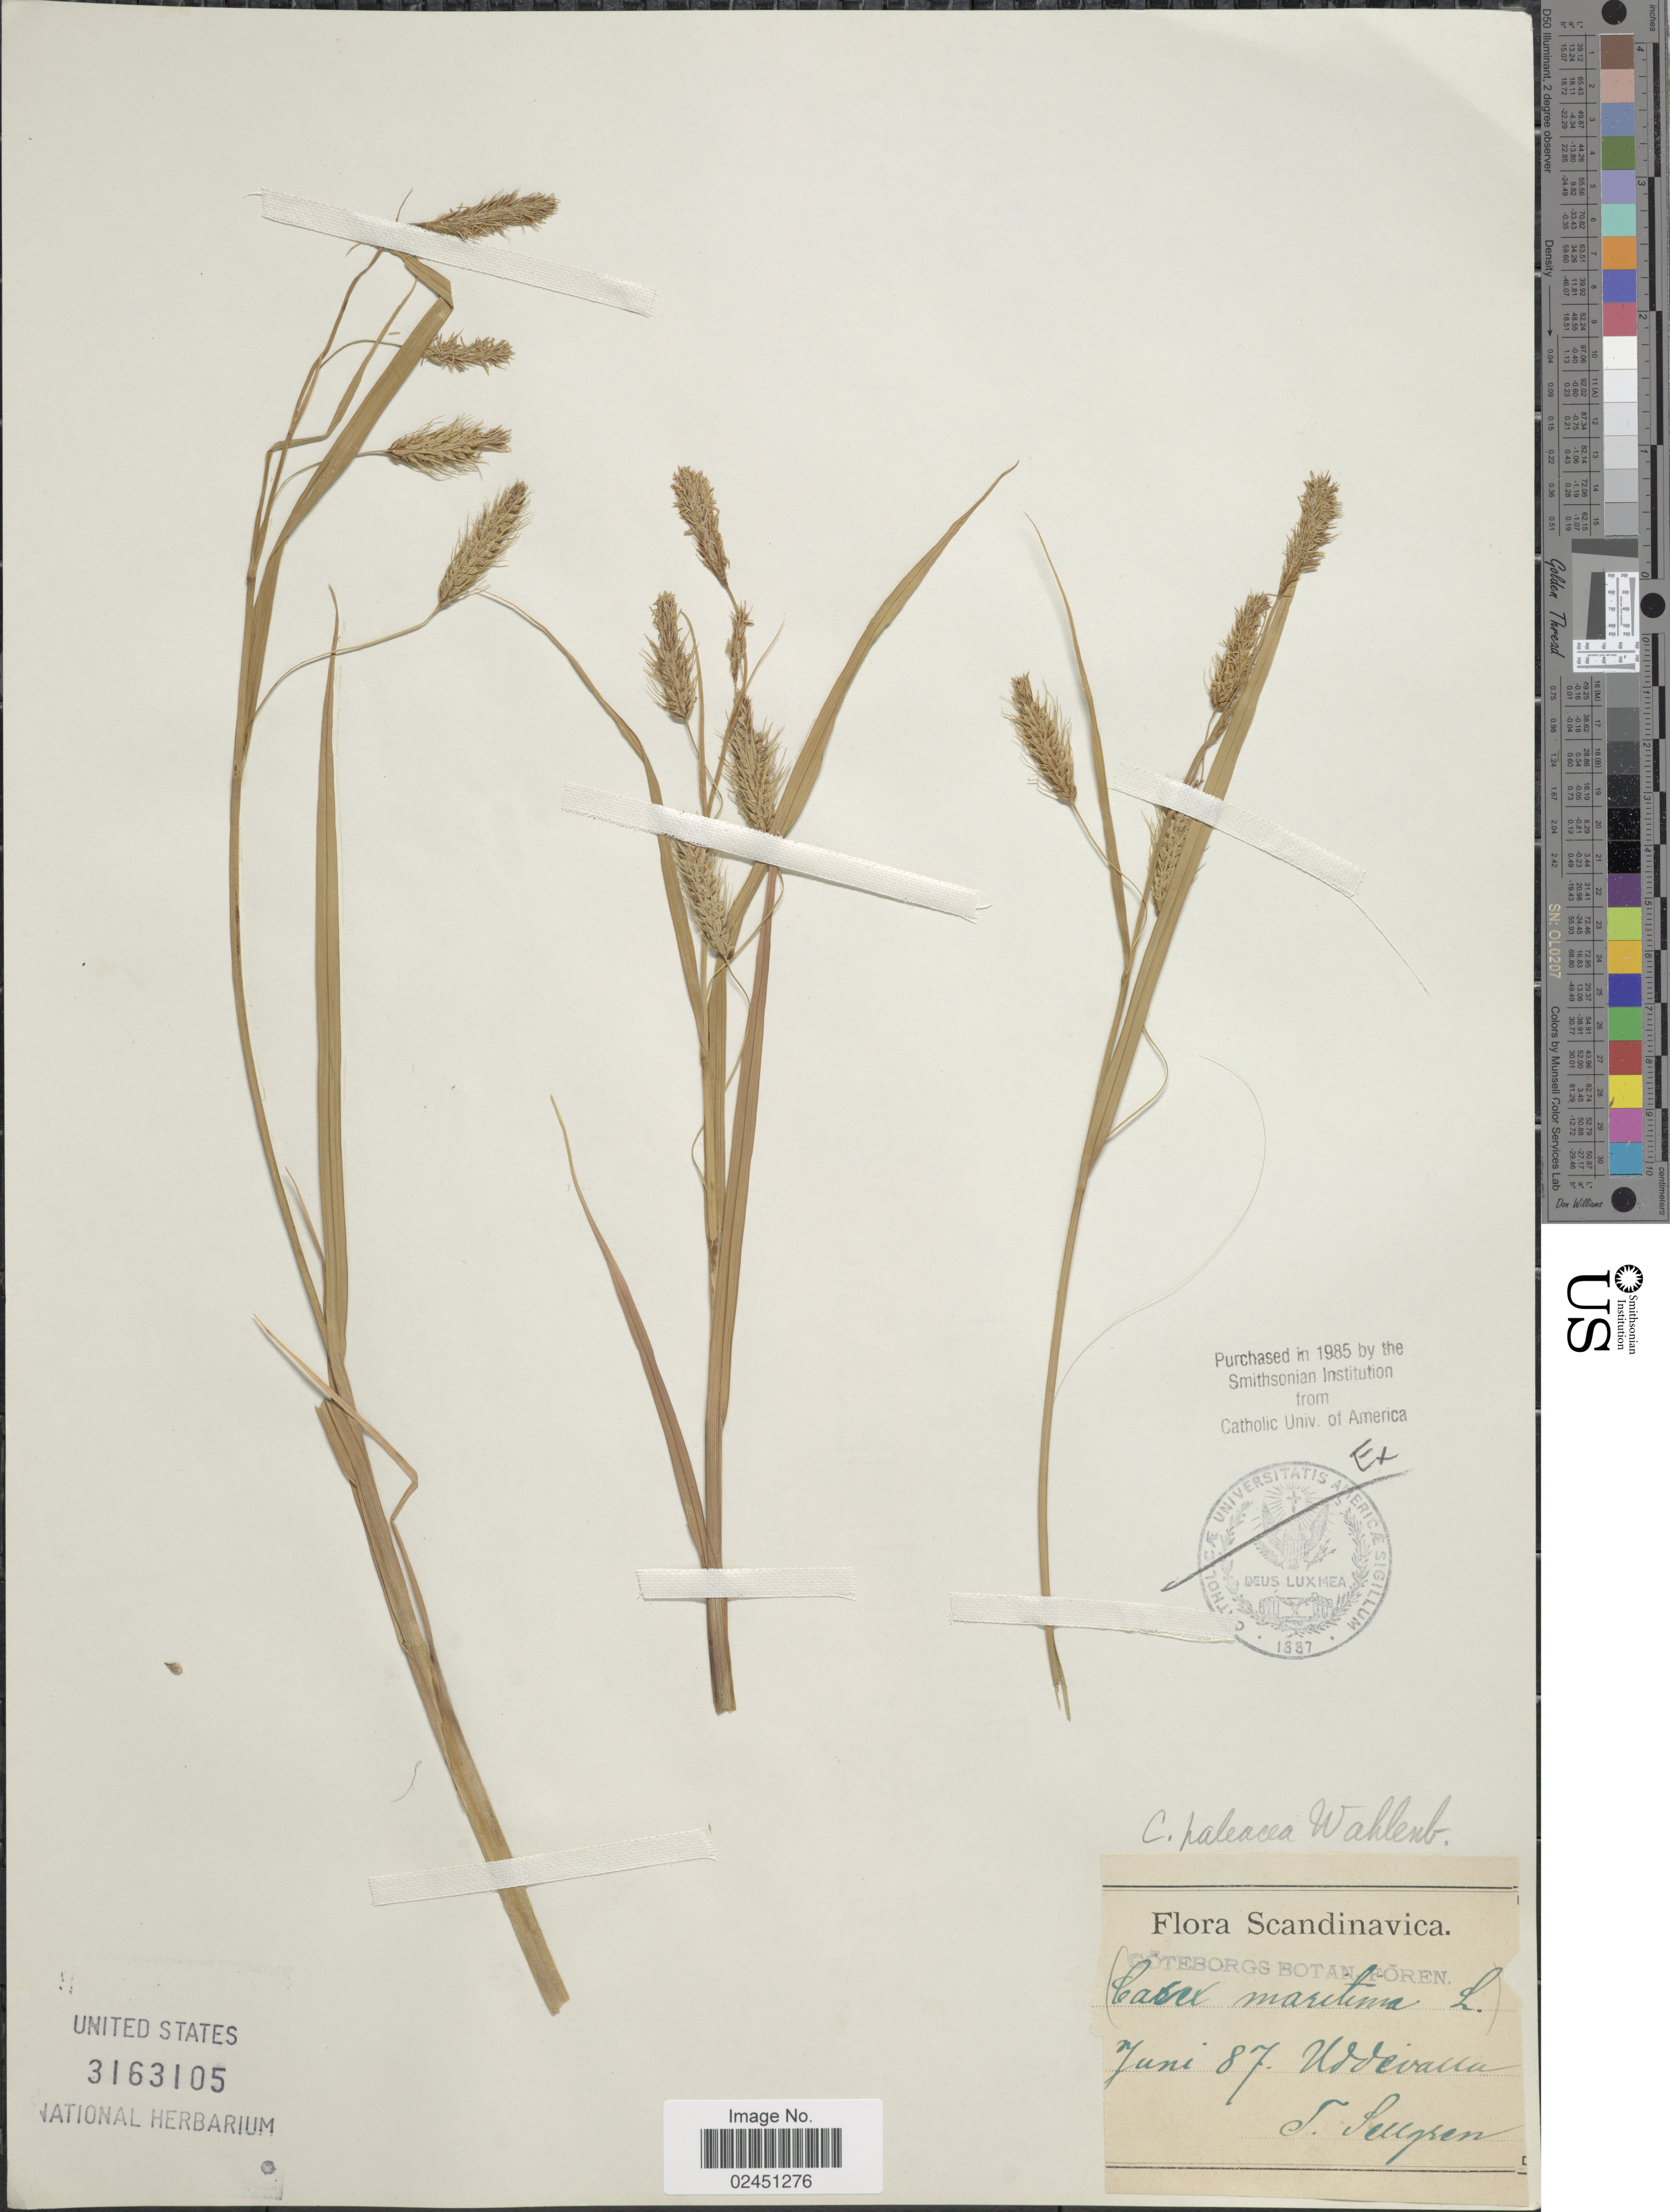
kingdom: Plantae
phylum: Tracheophyta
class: Liliopsida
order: Poales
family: Cyperaceae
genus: Carex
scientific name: Carex paleacea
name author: Schreb. ex Wahlenb.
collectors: Sellgren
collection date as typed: Transcribed d/m/y: /7/87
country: Sweden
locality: Uddevalla, Scandinavica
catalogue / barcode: US 3163105